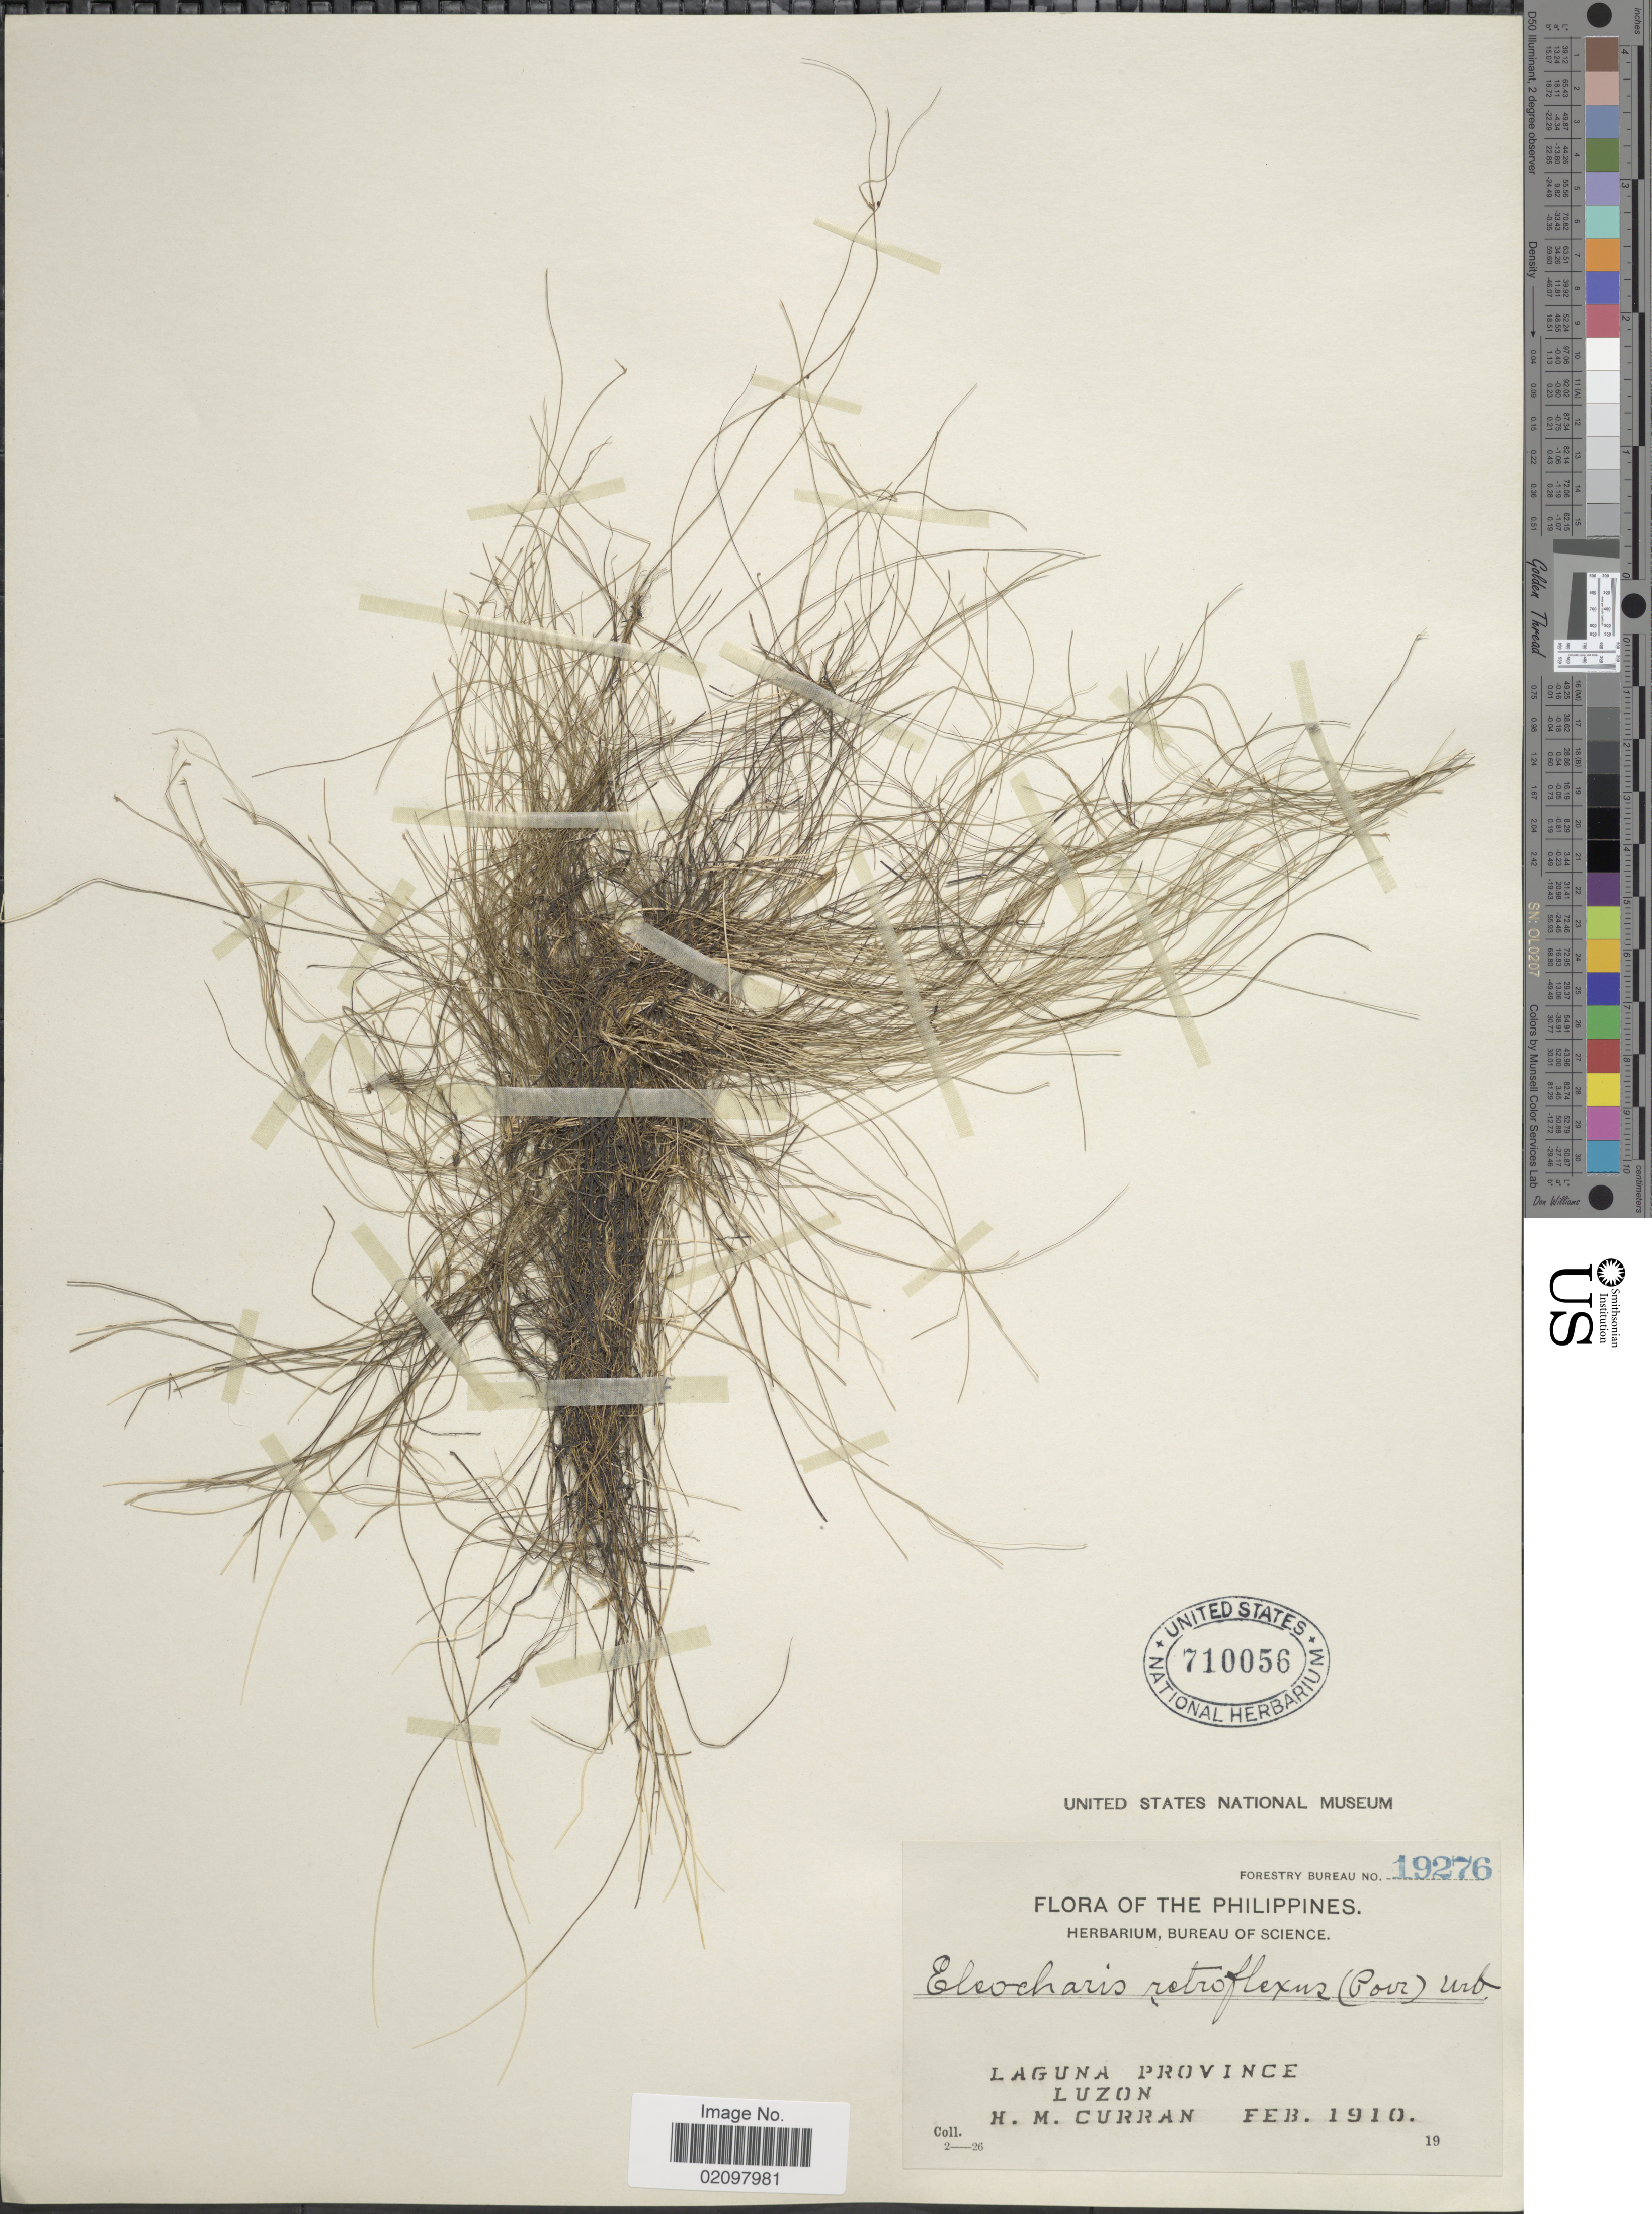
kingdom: Plantae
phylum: Tracheophyta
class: Liliopsida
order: Poales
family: Cyperaceae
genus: Eleocharis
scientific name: Eleocharis retroflexa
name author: (Poir.) Urb.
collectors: H. M. Curran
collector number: Forestry Bureau 19276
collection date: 1910-02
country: Philippines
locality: Laguna Province, Luzon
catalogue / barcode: US 710056